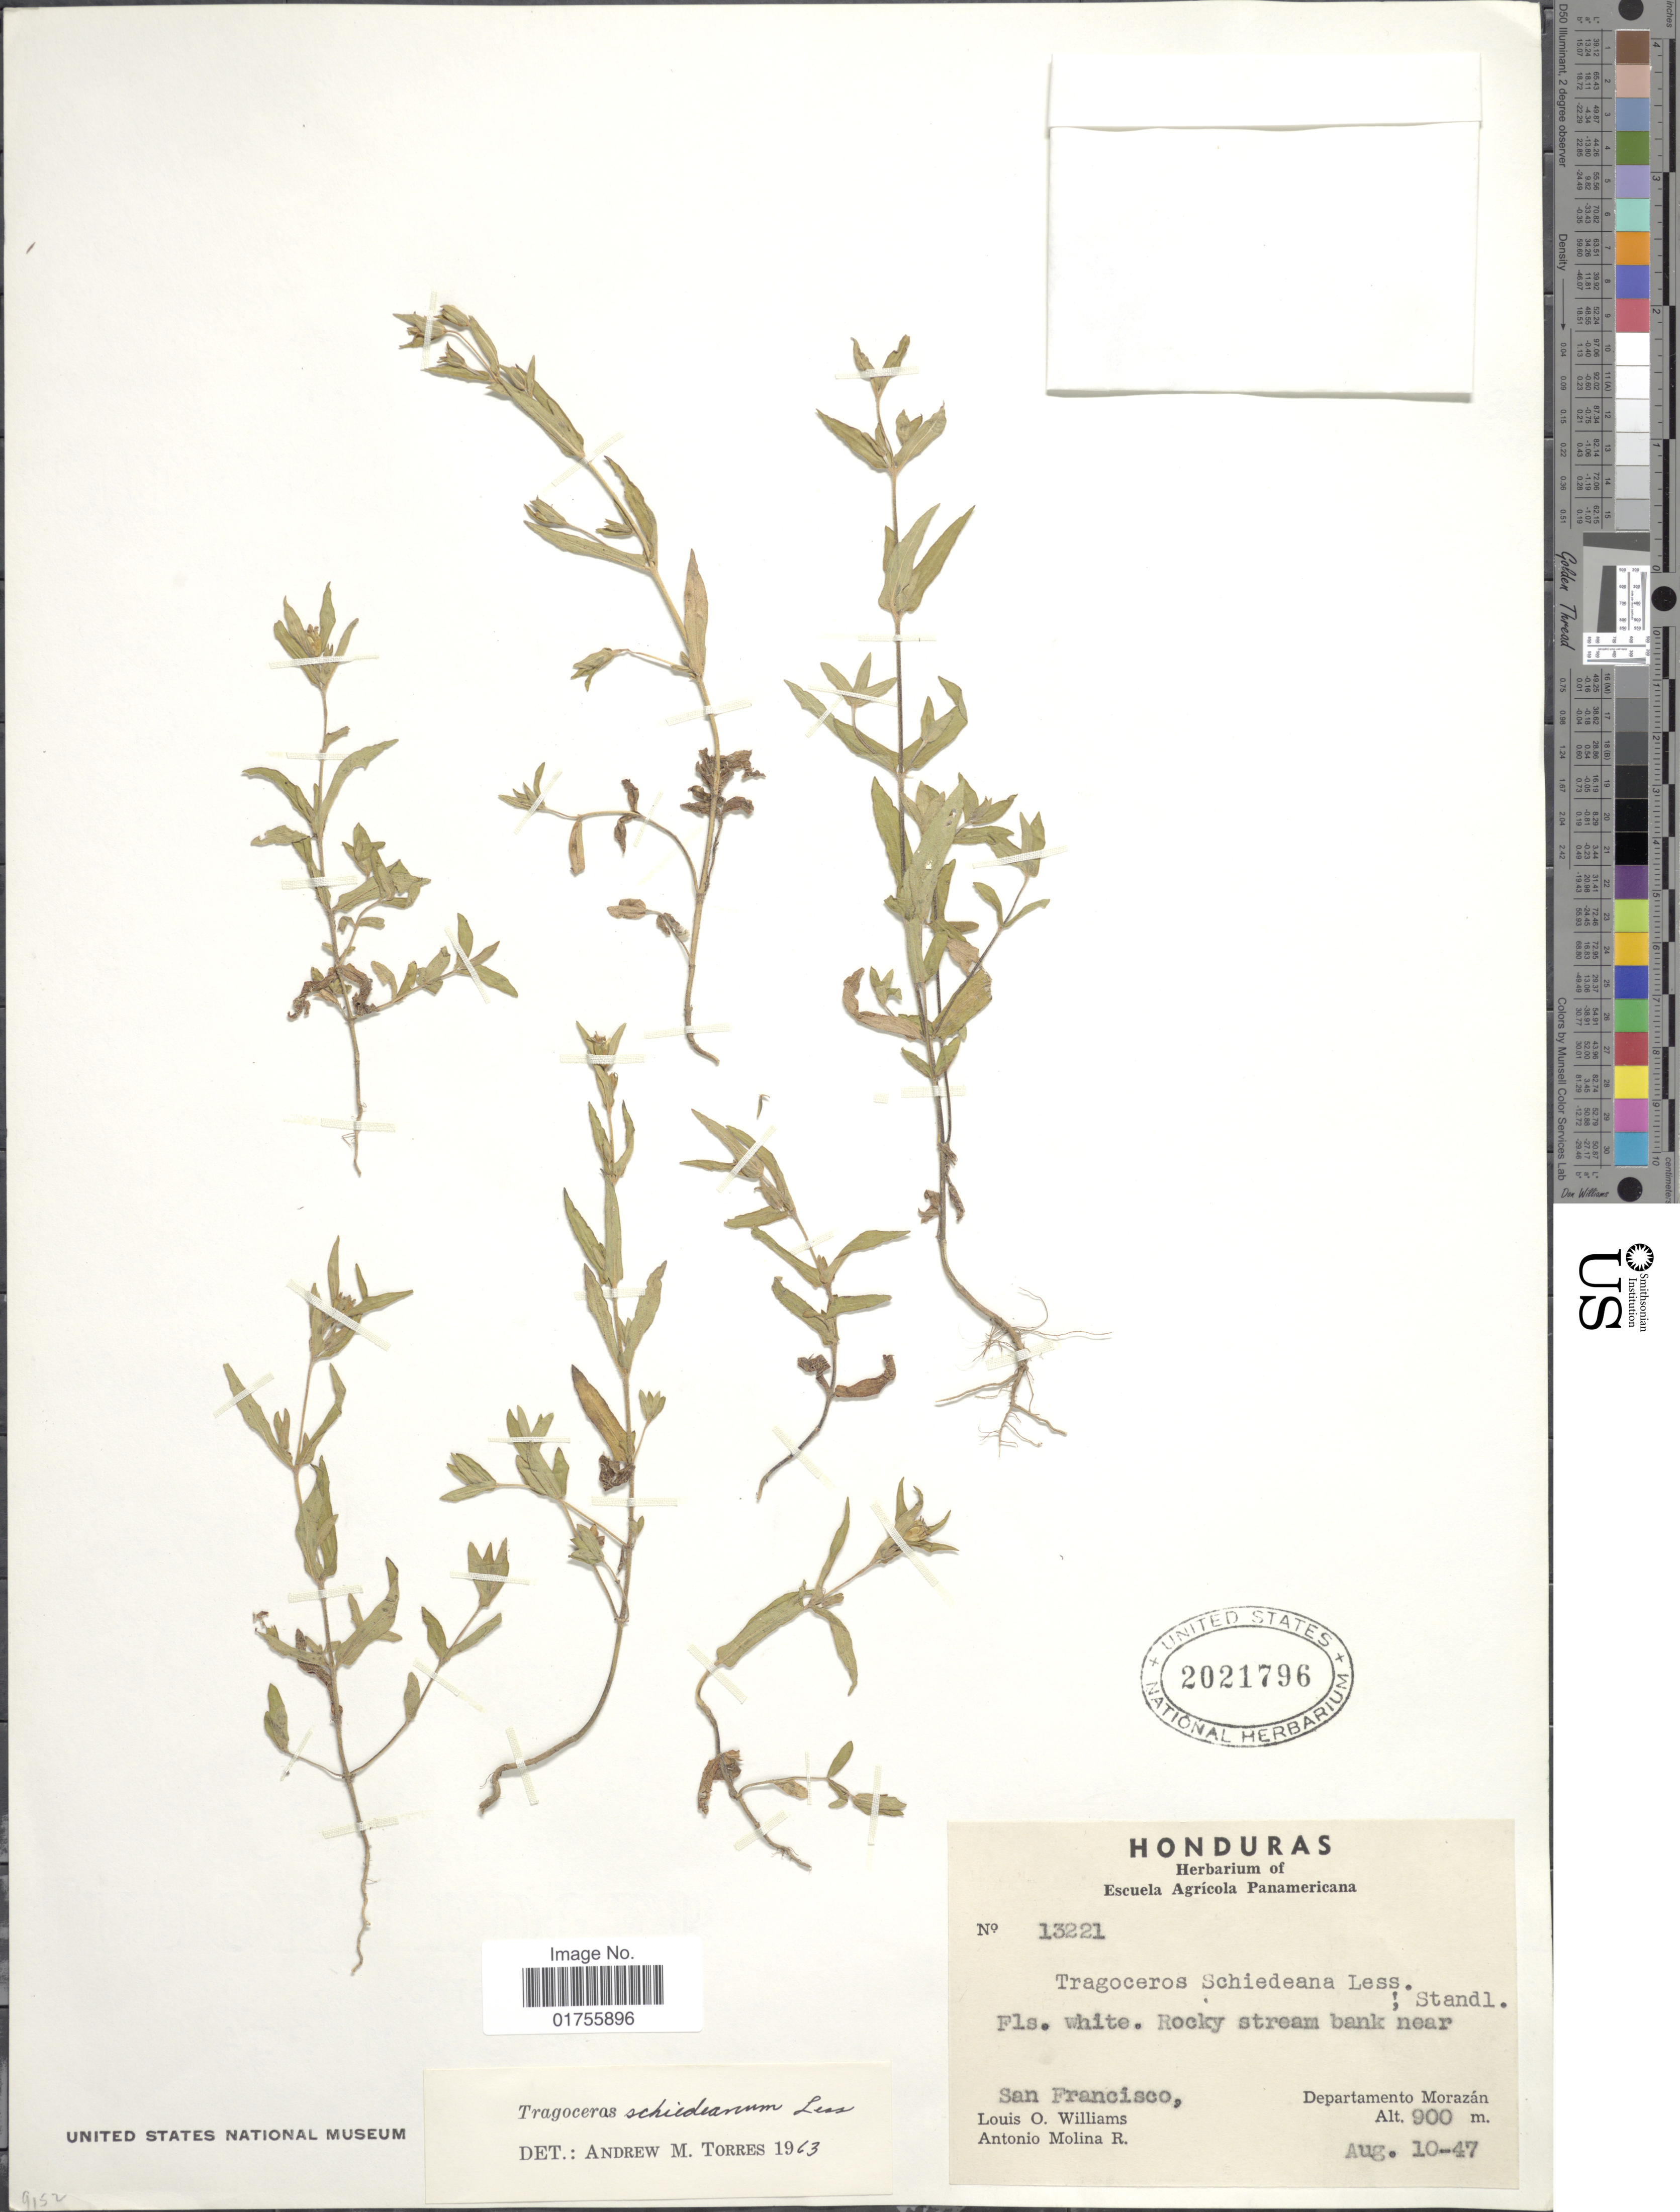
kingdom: Plantae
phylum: Tracheophyta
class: Magnoliopsida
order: Asterales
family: Asteraceae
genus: Tragoceros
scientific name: Tragoceros schiedeanum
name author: Less.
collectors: L. O. Williams & A. Molina R.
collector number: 13221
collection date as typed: Transcribed d/m/y: 10/8/47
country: Honduras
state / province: Fco. Morazán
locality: San Francisco, Departamento Morazanl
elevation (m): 900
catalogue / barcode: US 2021796